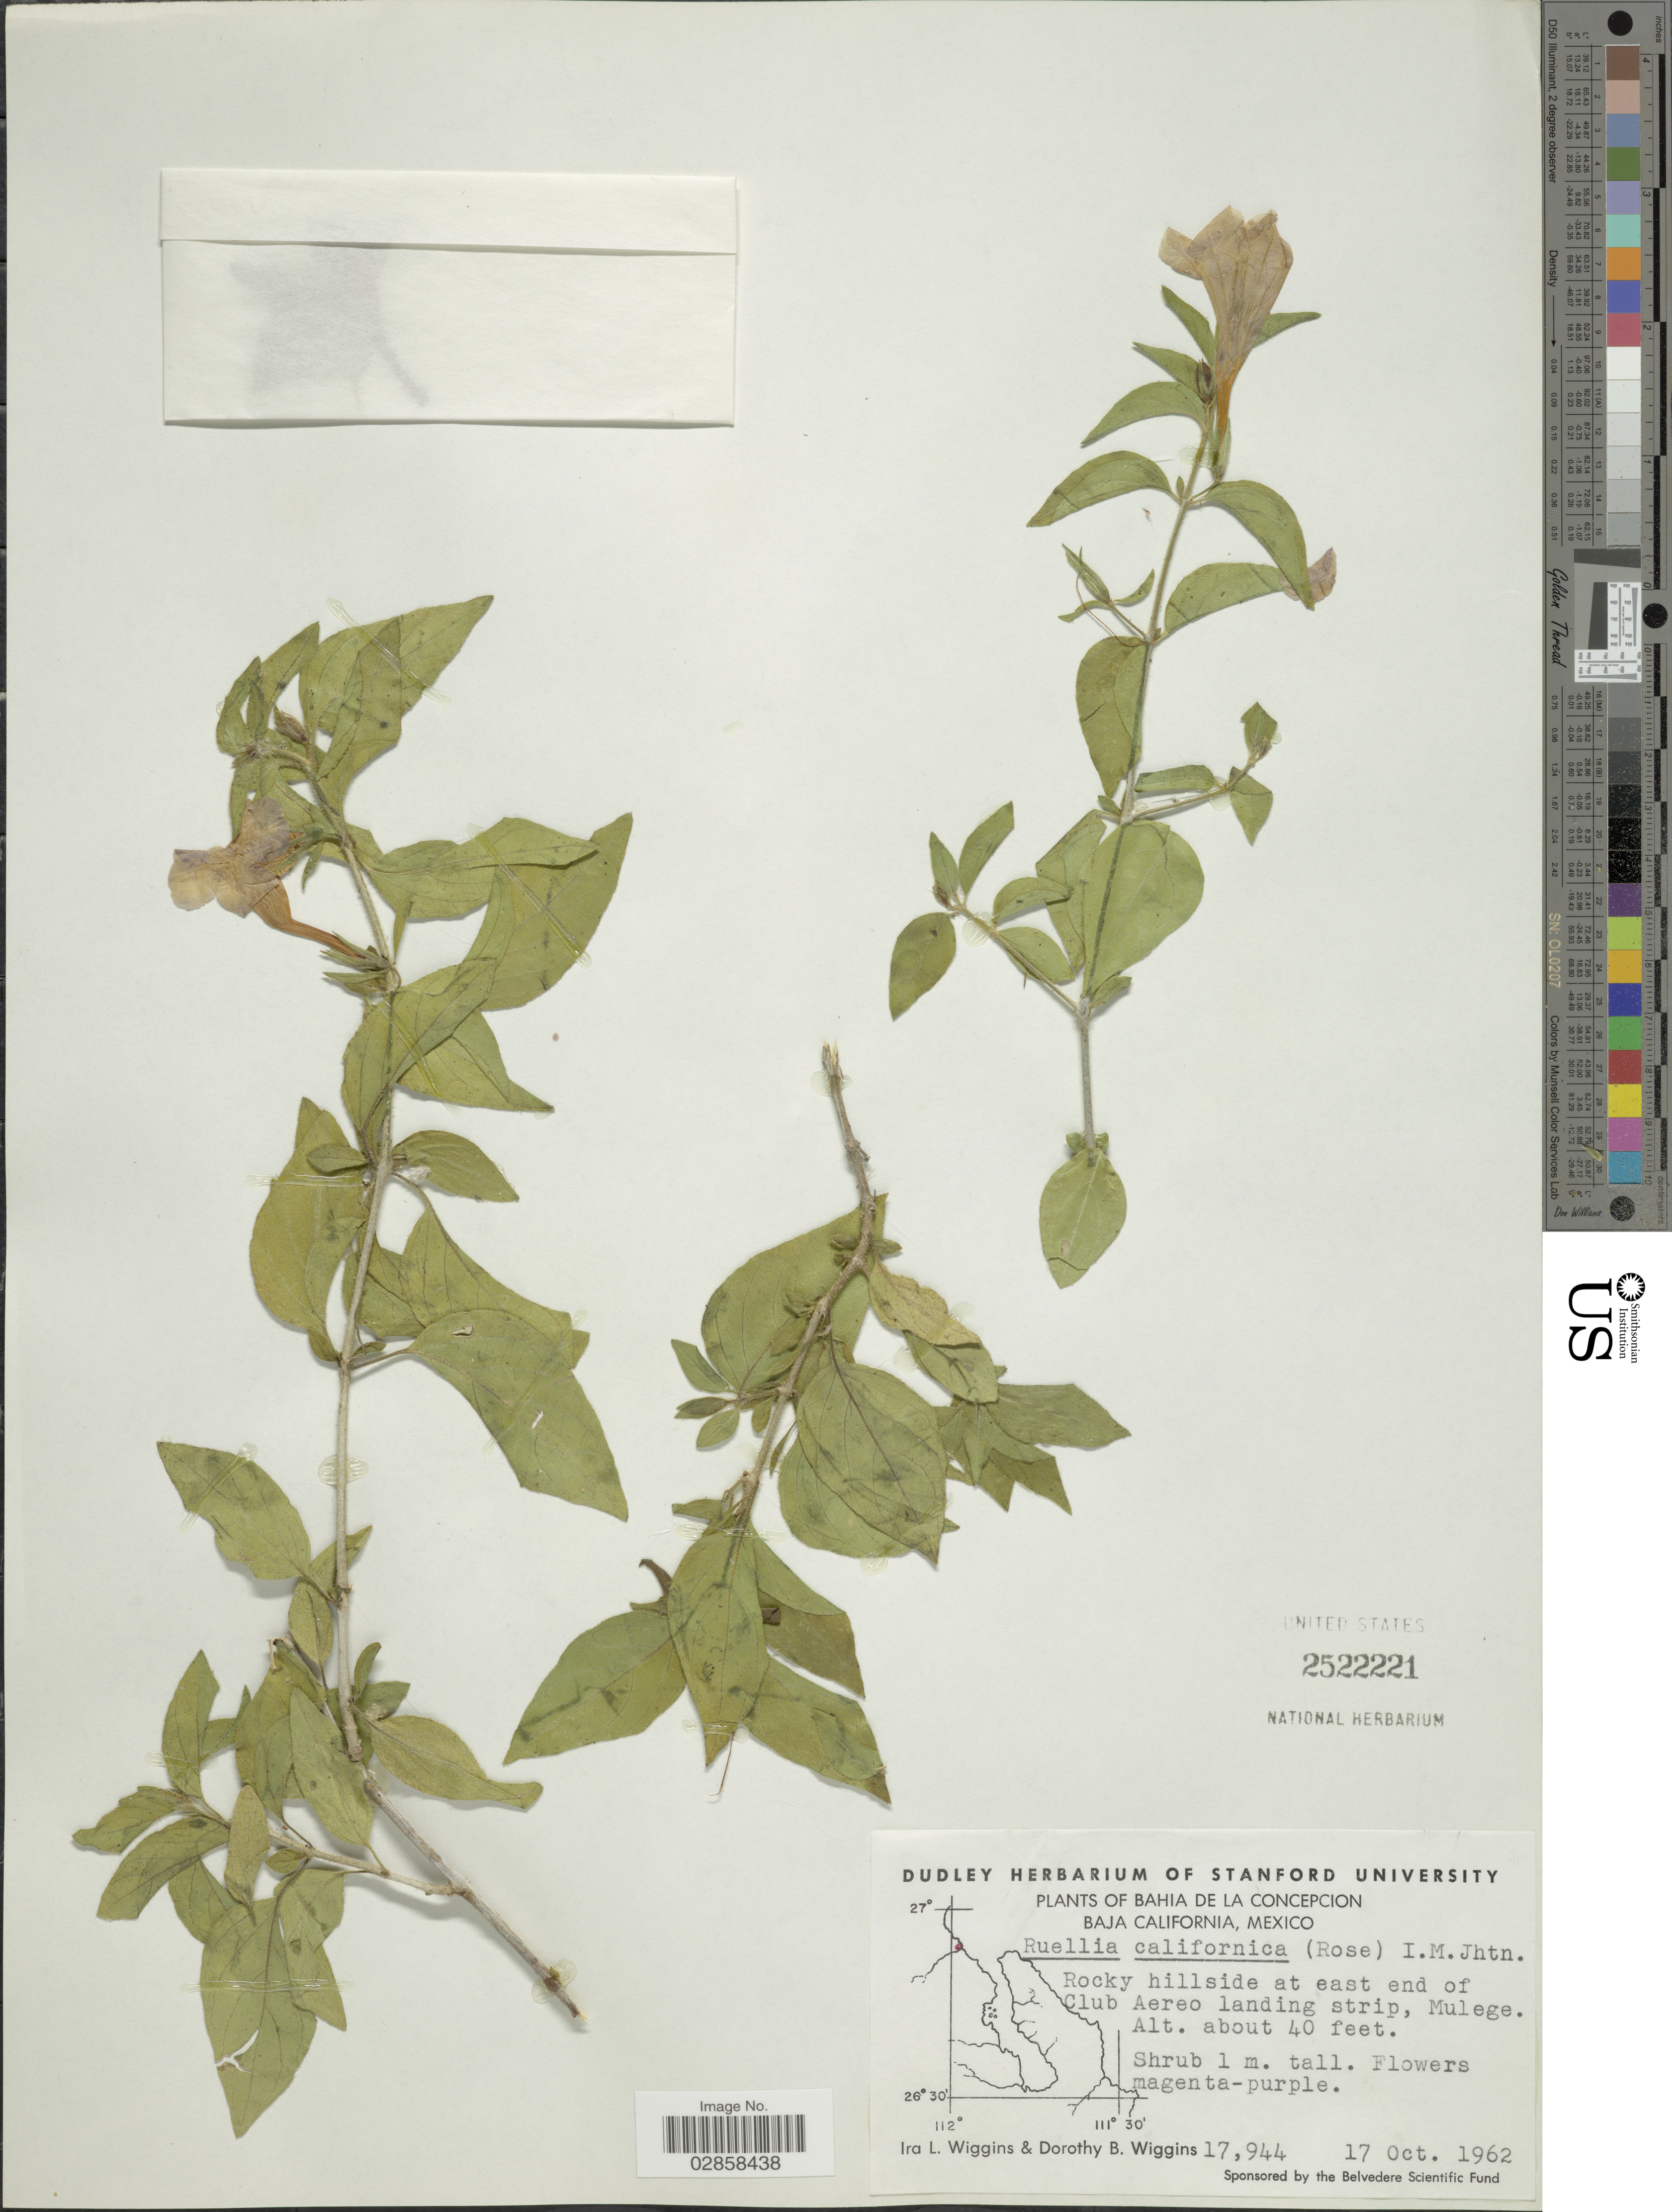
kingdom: Plantae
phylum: Tracheophyta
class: Magnoliopsida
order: Lamiales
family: Acanthaceae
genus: Ruellia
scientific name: Ruellia californica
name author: (Rose) I.M. Johnst.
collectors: I. L. Wiggins & D. B. Wiggins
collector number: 17944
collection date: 1962-10-17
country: Mexico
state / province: Baja California Sur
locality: Bahia de la Concepcion. Rocky hillside at east end of Club Aereo landing strip, Mulege.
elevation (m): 12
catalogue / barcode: US 2522221